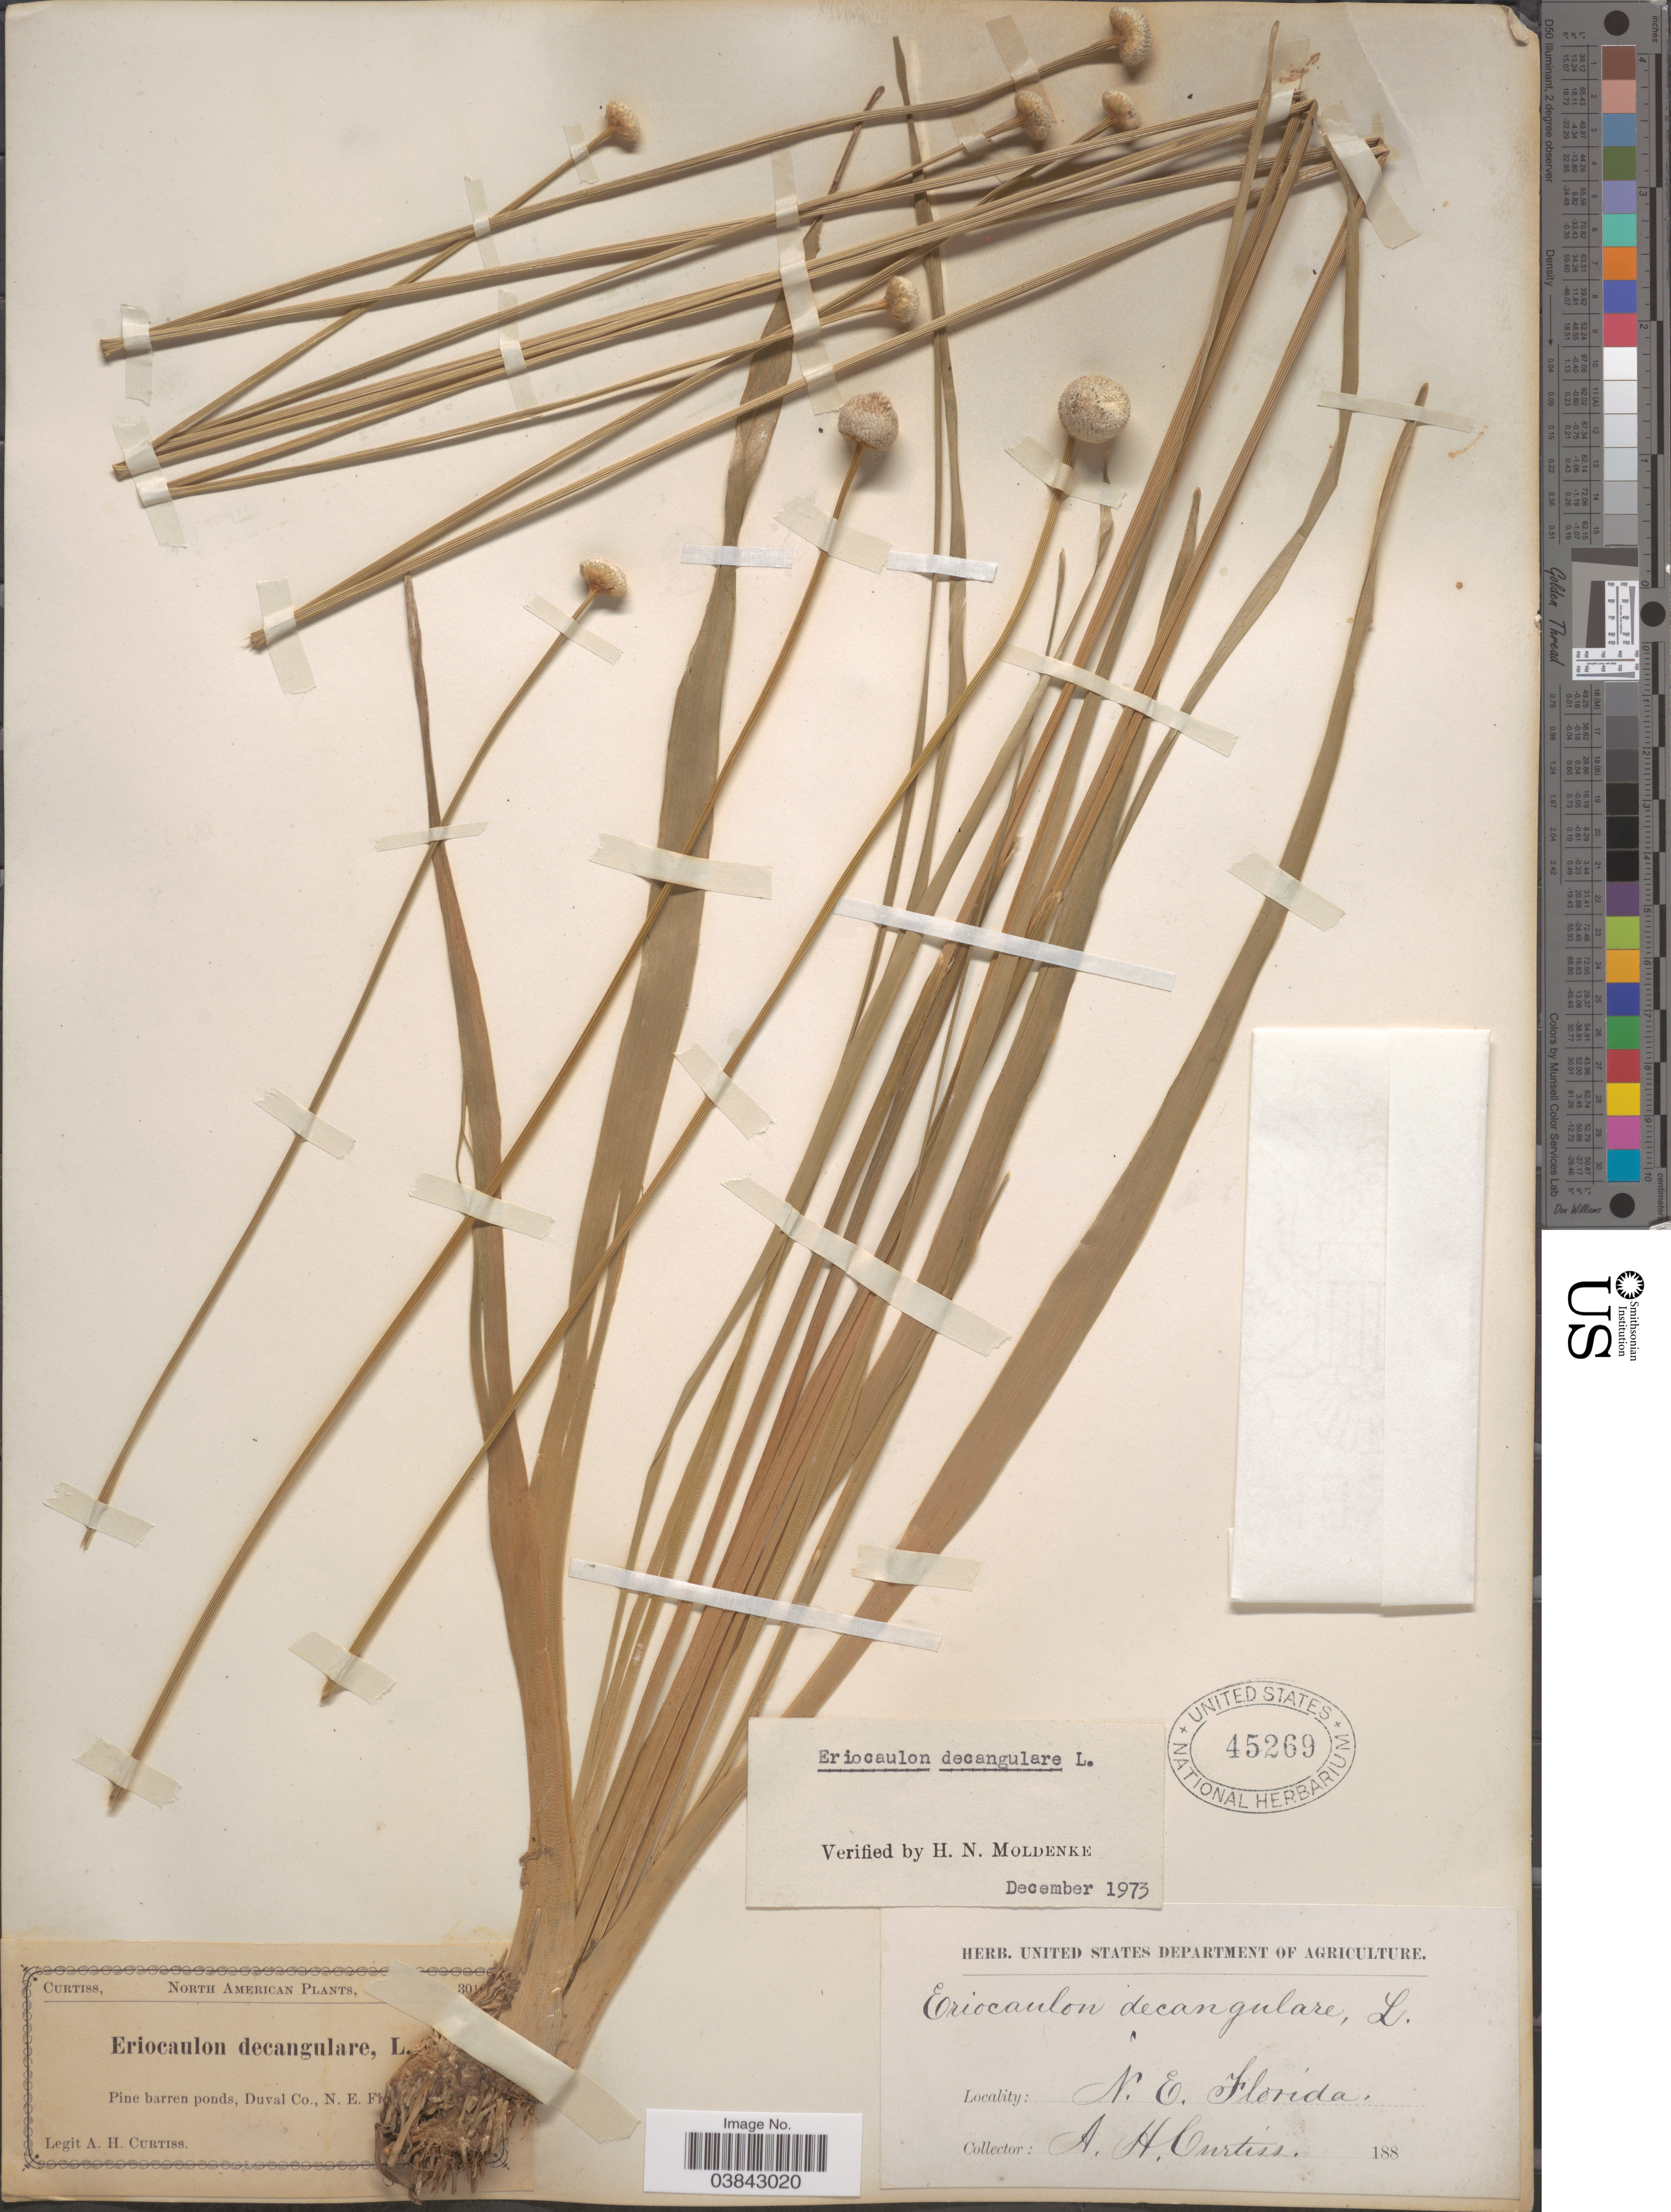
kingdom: Plantae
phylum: Tracheophyta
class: Liliopsida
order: Poales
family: Eriocaulaceae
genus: Eriocaulon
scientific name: Eriocaulon decangulare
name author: L.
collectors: A. H. Curtiss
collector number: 30!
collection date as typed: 188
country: United States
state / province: Florida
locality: Duval Co. N. E. Florida.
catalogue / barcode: US 45269